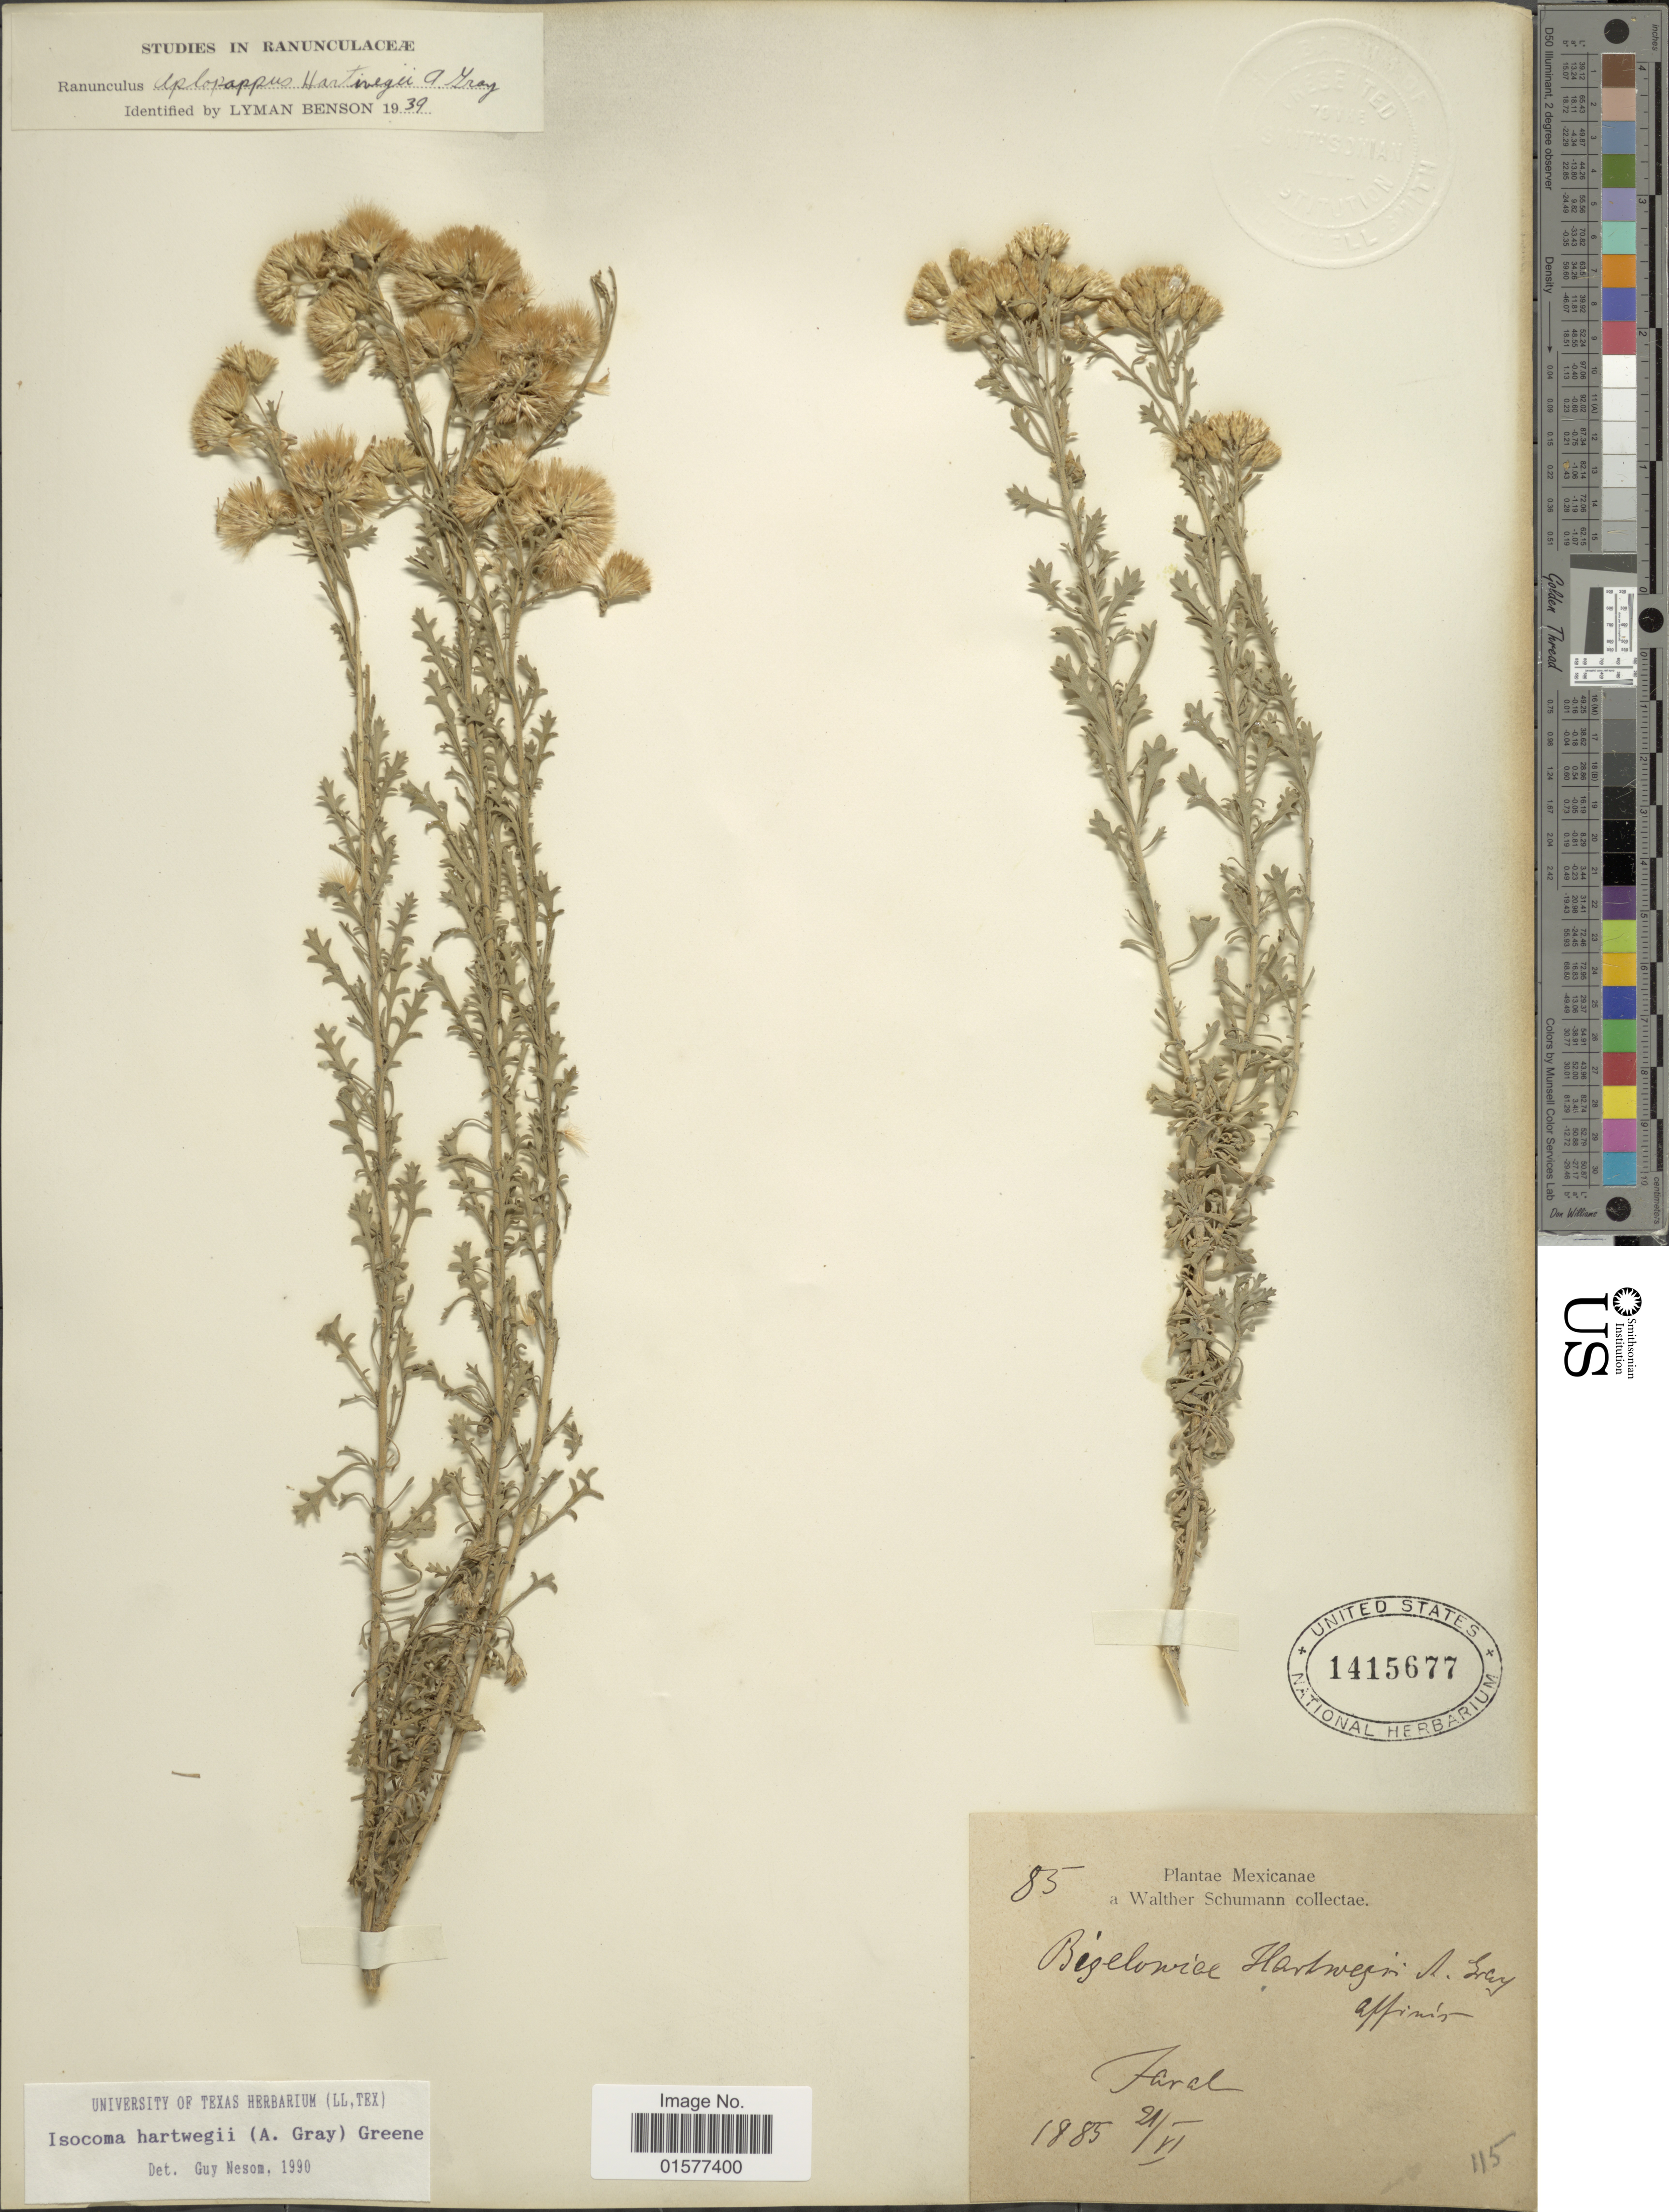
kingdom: Plantae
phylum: Tracheophyta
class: Magnoliopsida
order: Asterales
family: Asteraceae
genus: Isocoma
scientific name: Isocoma hartwegii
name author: (A. Gray) Greene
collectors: W. Schumann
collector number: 85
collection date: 1885-06-21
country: Mexico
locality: Faral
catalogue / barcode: US 1415677